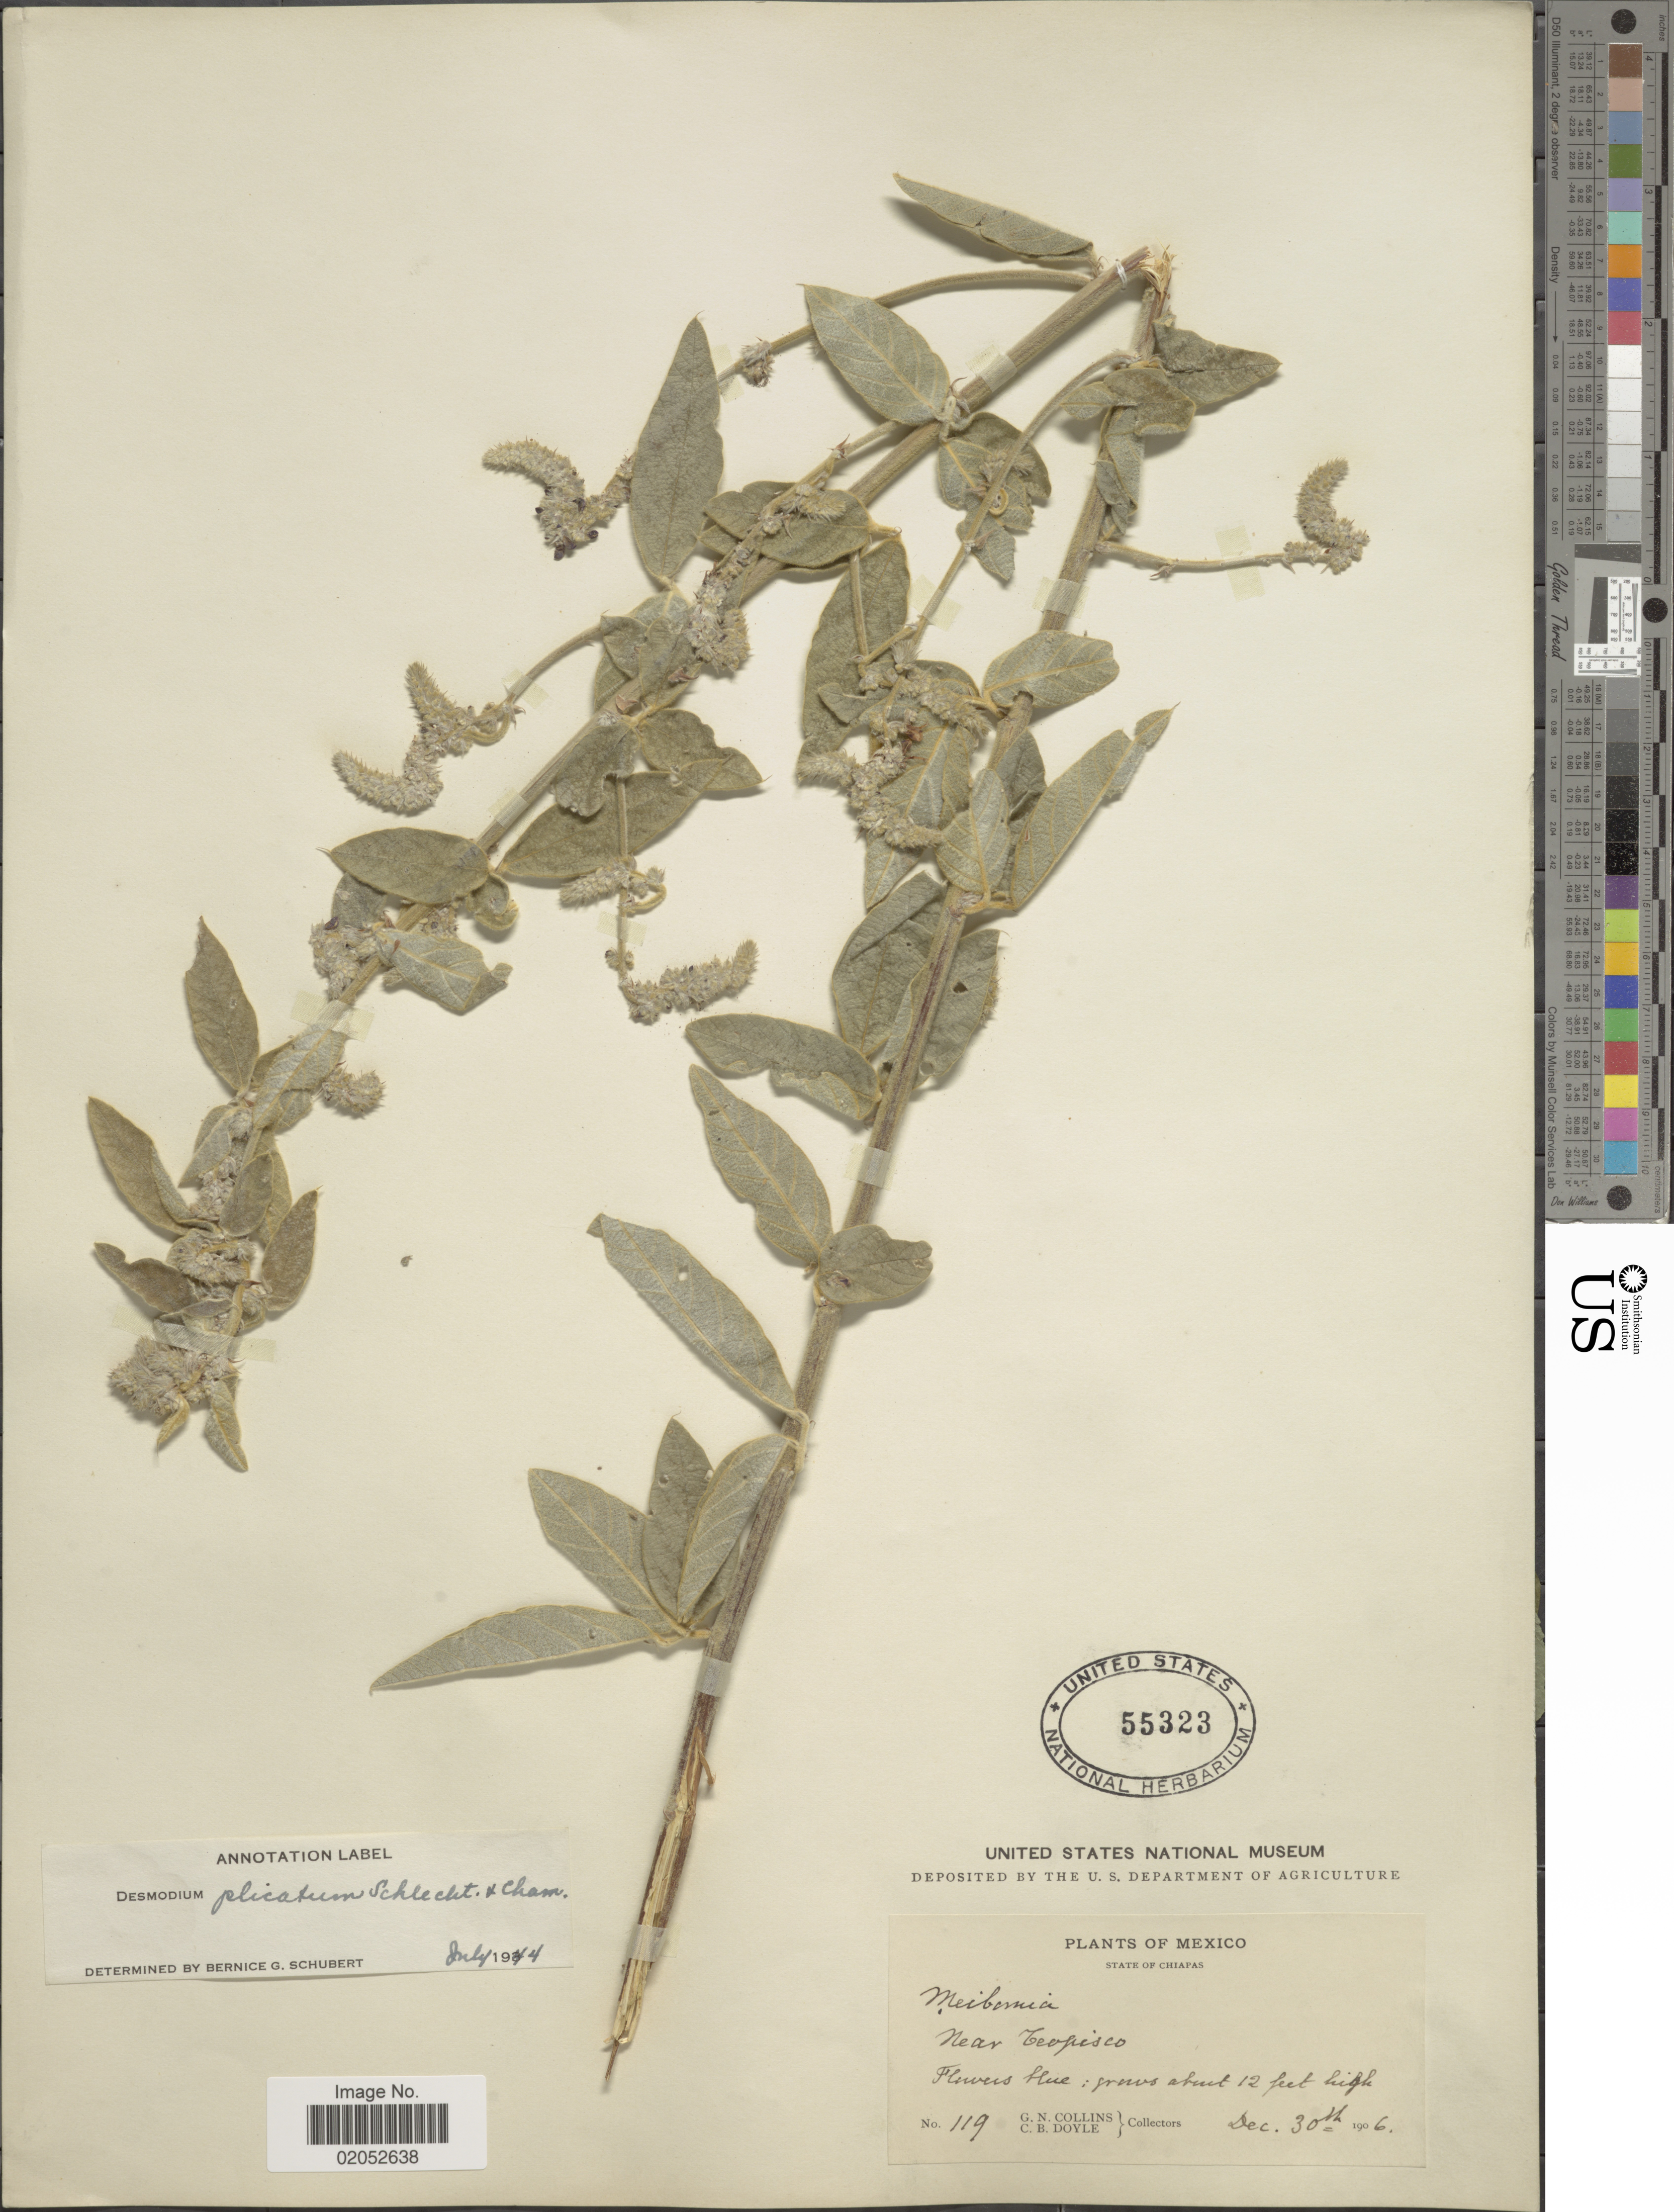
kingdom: Plantae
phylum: Tracheophyta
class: Magnoliopsida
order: Fabales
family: Fabaceae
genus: Desmodium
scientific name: Desmodium plicatum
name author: Schltdl. & Cham.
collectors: G. Collins & C. Doyle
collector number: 119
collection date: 1906-12-30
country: Mexico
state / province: Chiapas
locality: State of Chiapas, Near Ceopisco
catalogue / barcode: US 55323